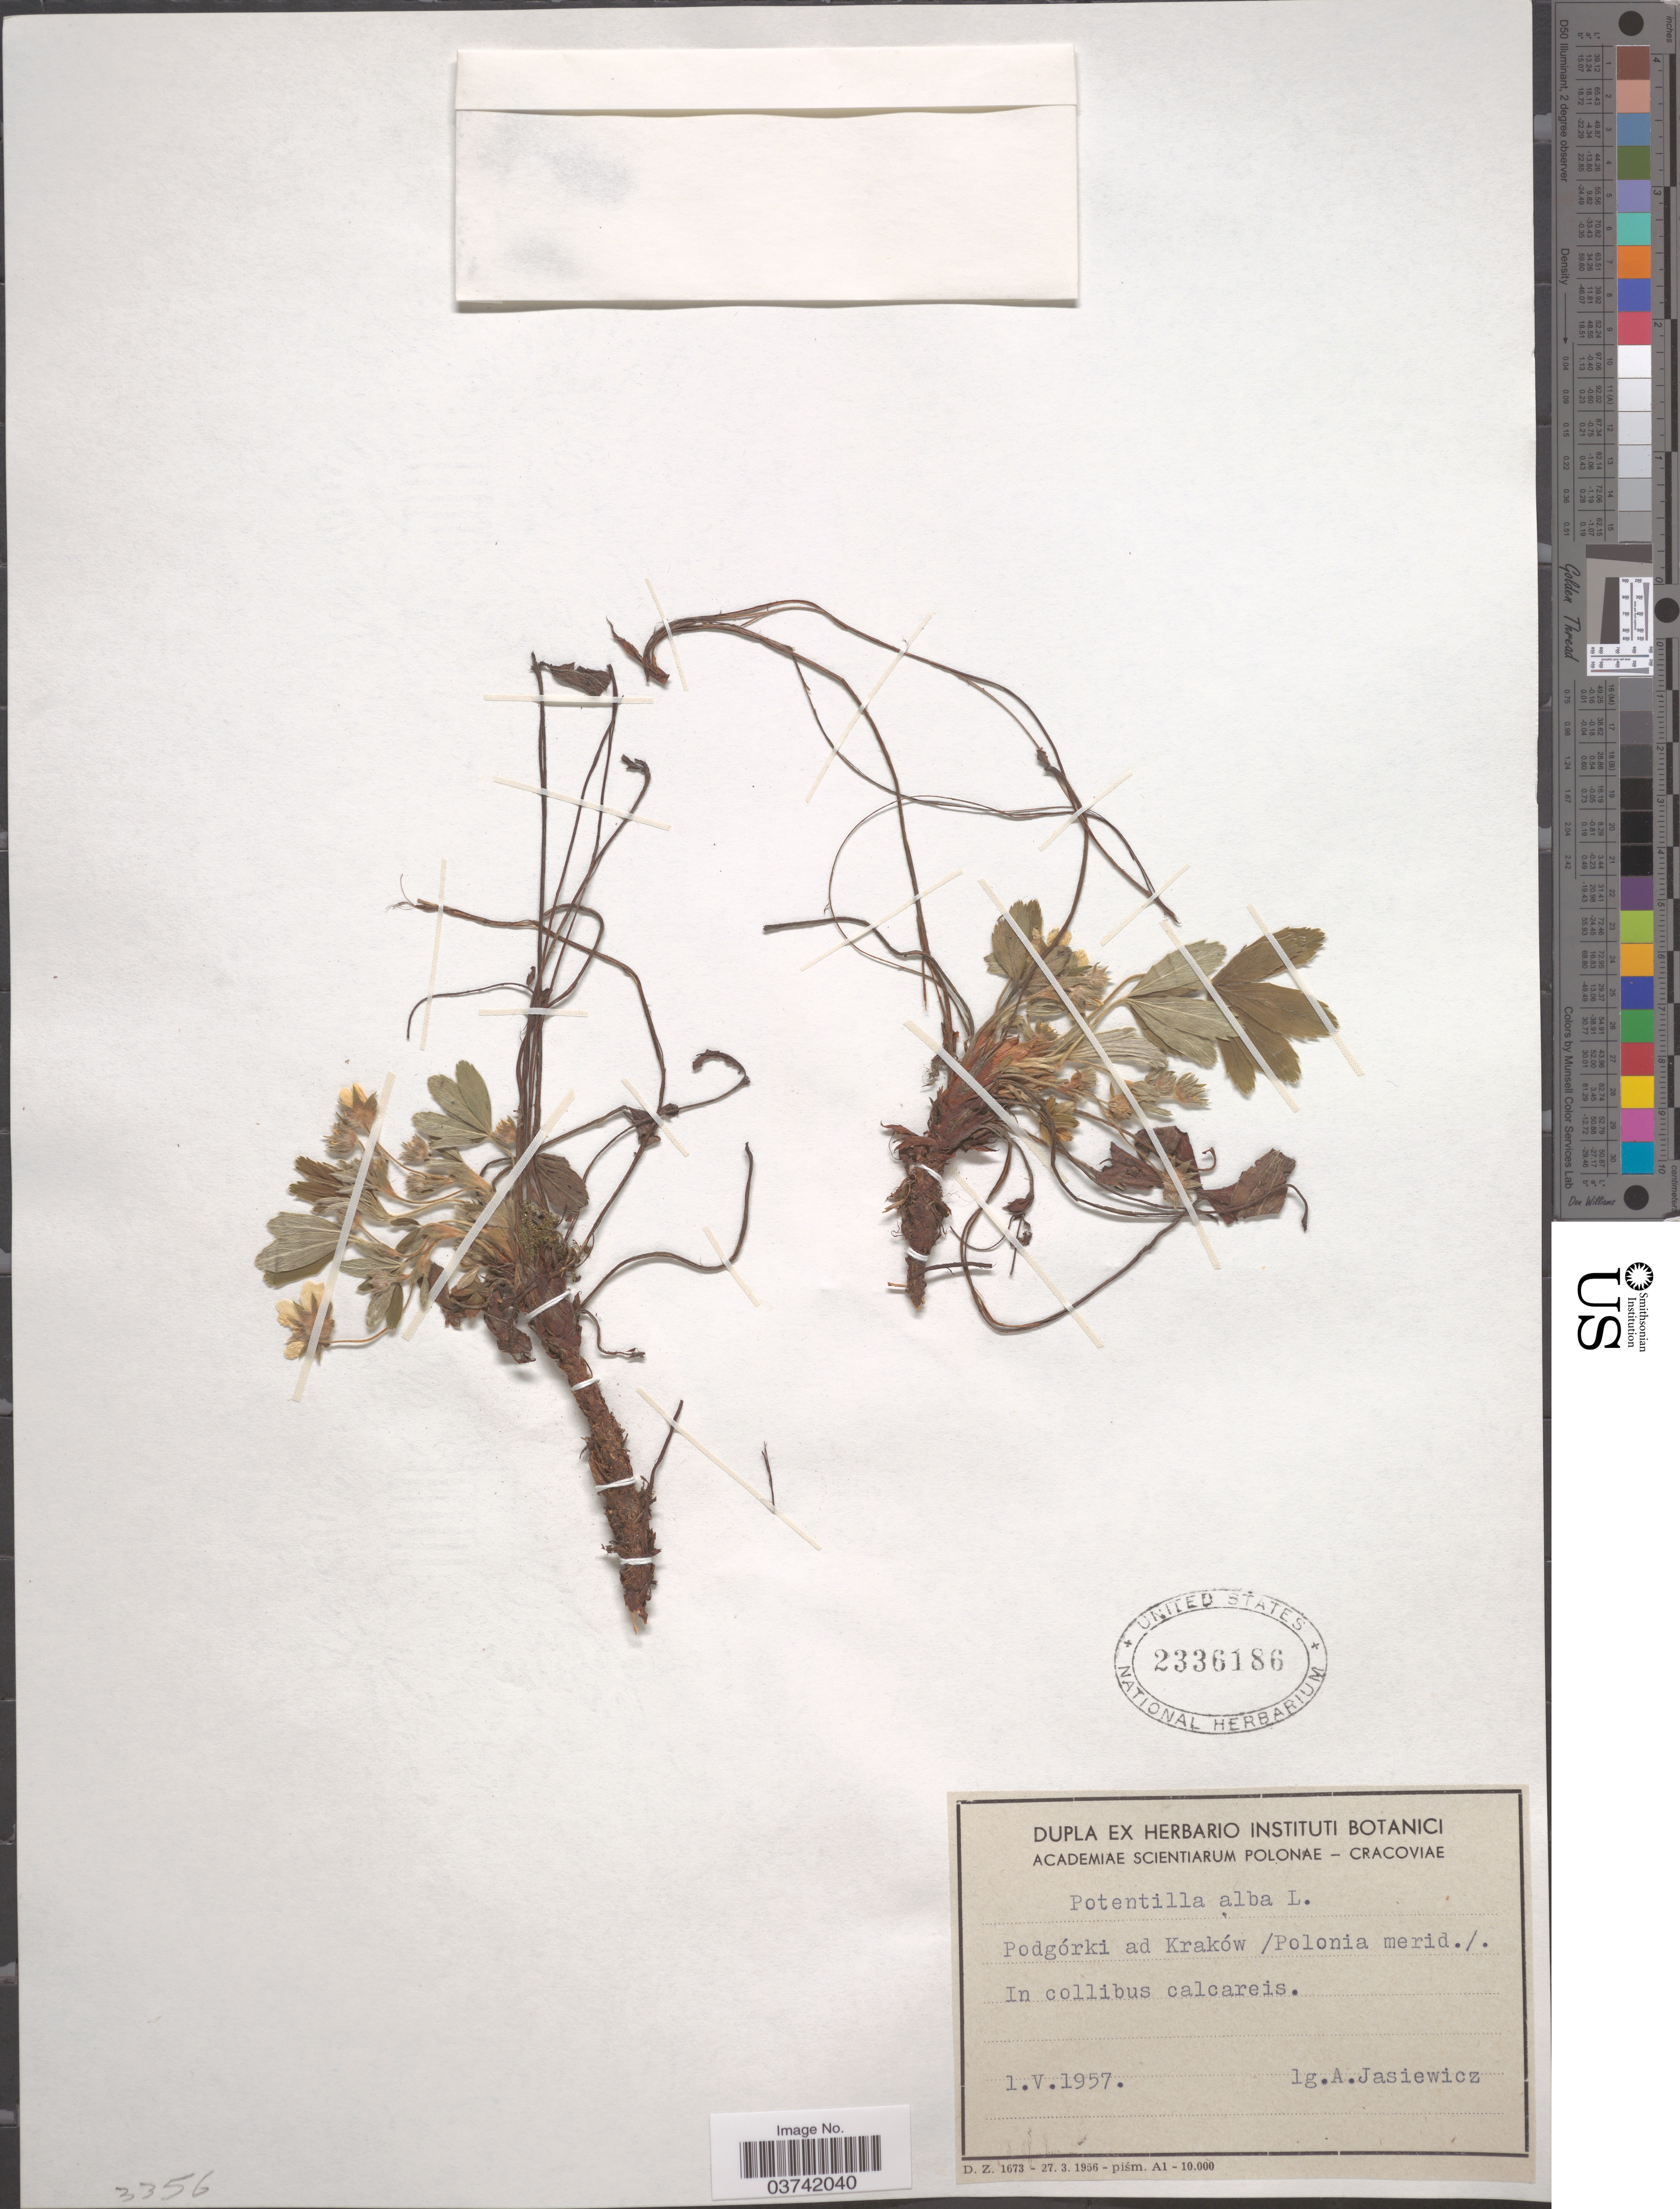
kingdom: Plantae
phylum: Tracheophyta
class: Magnoliopsida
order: Rosales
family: Rosaceae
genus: Potentilla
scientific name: Potentilla alba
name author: L.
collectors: A. Jasiewicz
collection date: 1957-05-01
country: Poland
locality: Podgórki ad Kraków /Polonia merid./. In collibus calcareis.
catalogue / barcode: US 2336186